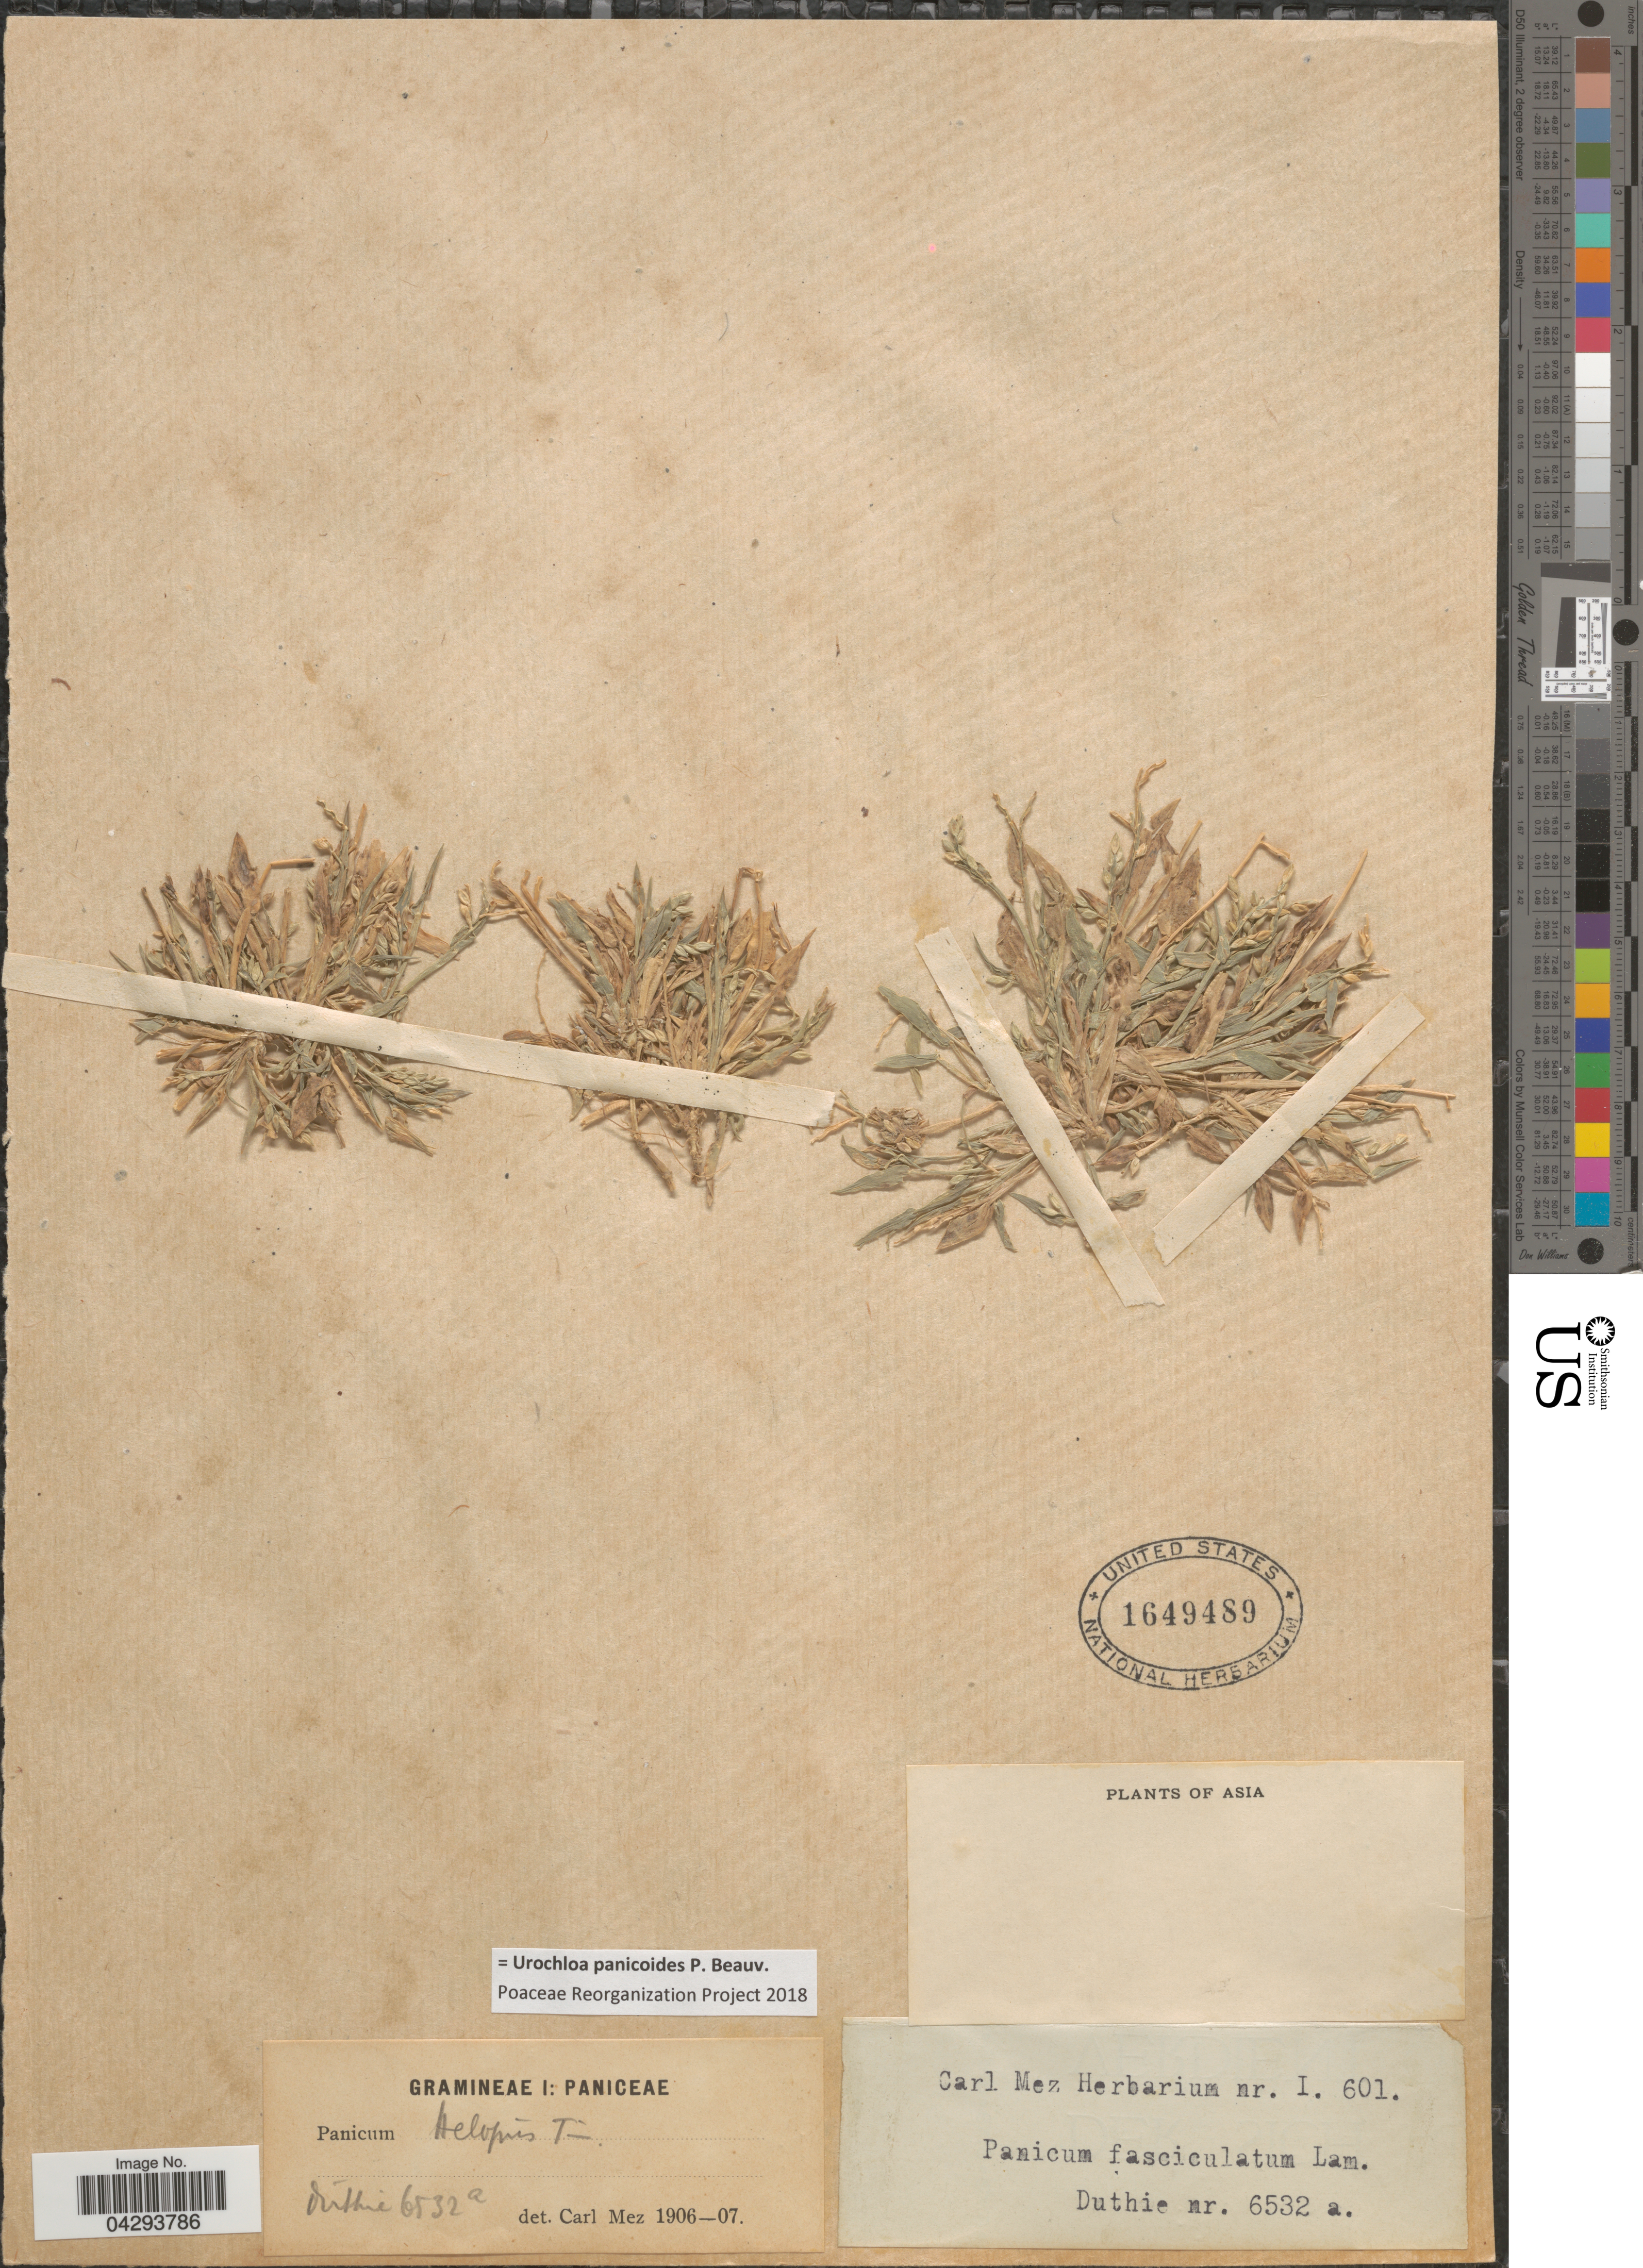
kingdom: Plantae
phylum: Tracheophyta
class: Liliopsida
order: Poales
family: Poaceae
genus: Urochloa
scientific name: Urochloa panicoides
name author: P. Beauv.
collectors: Duthie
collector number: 6532a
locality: Asia.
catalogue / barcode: US 1649489